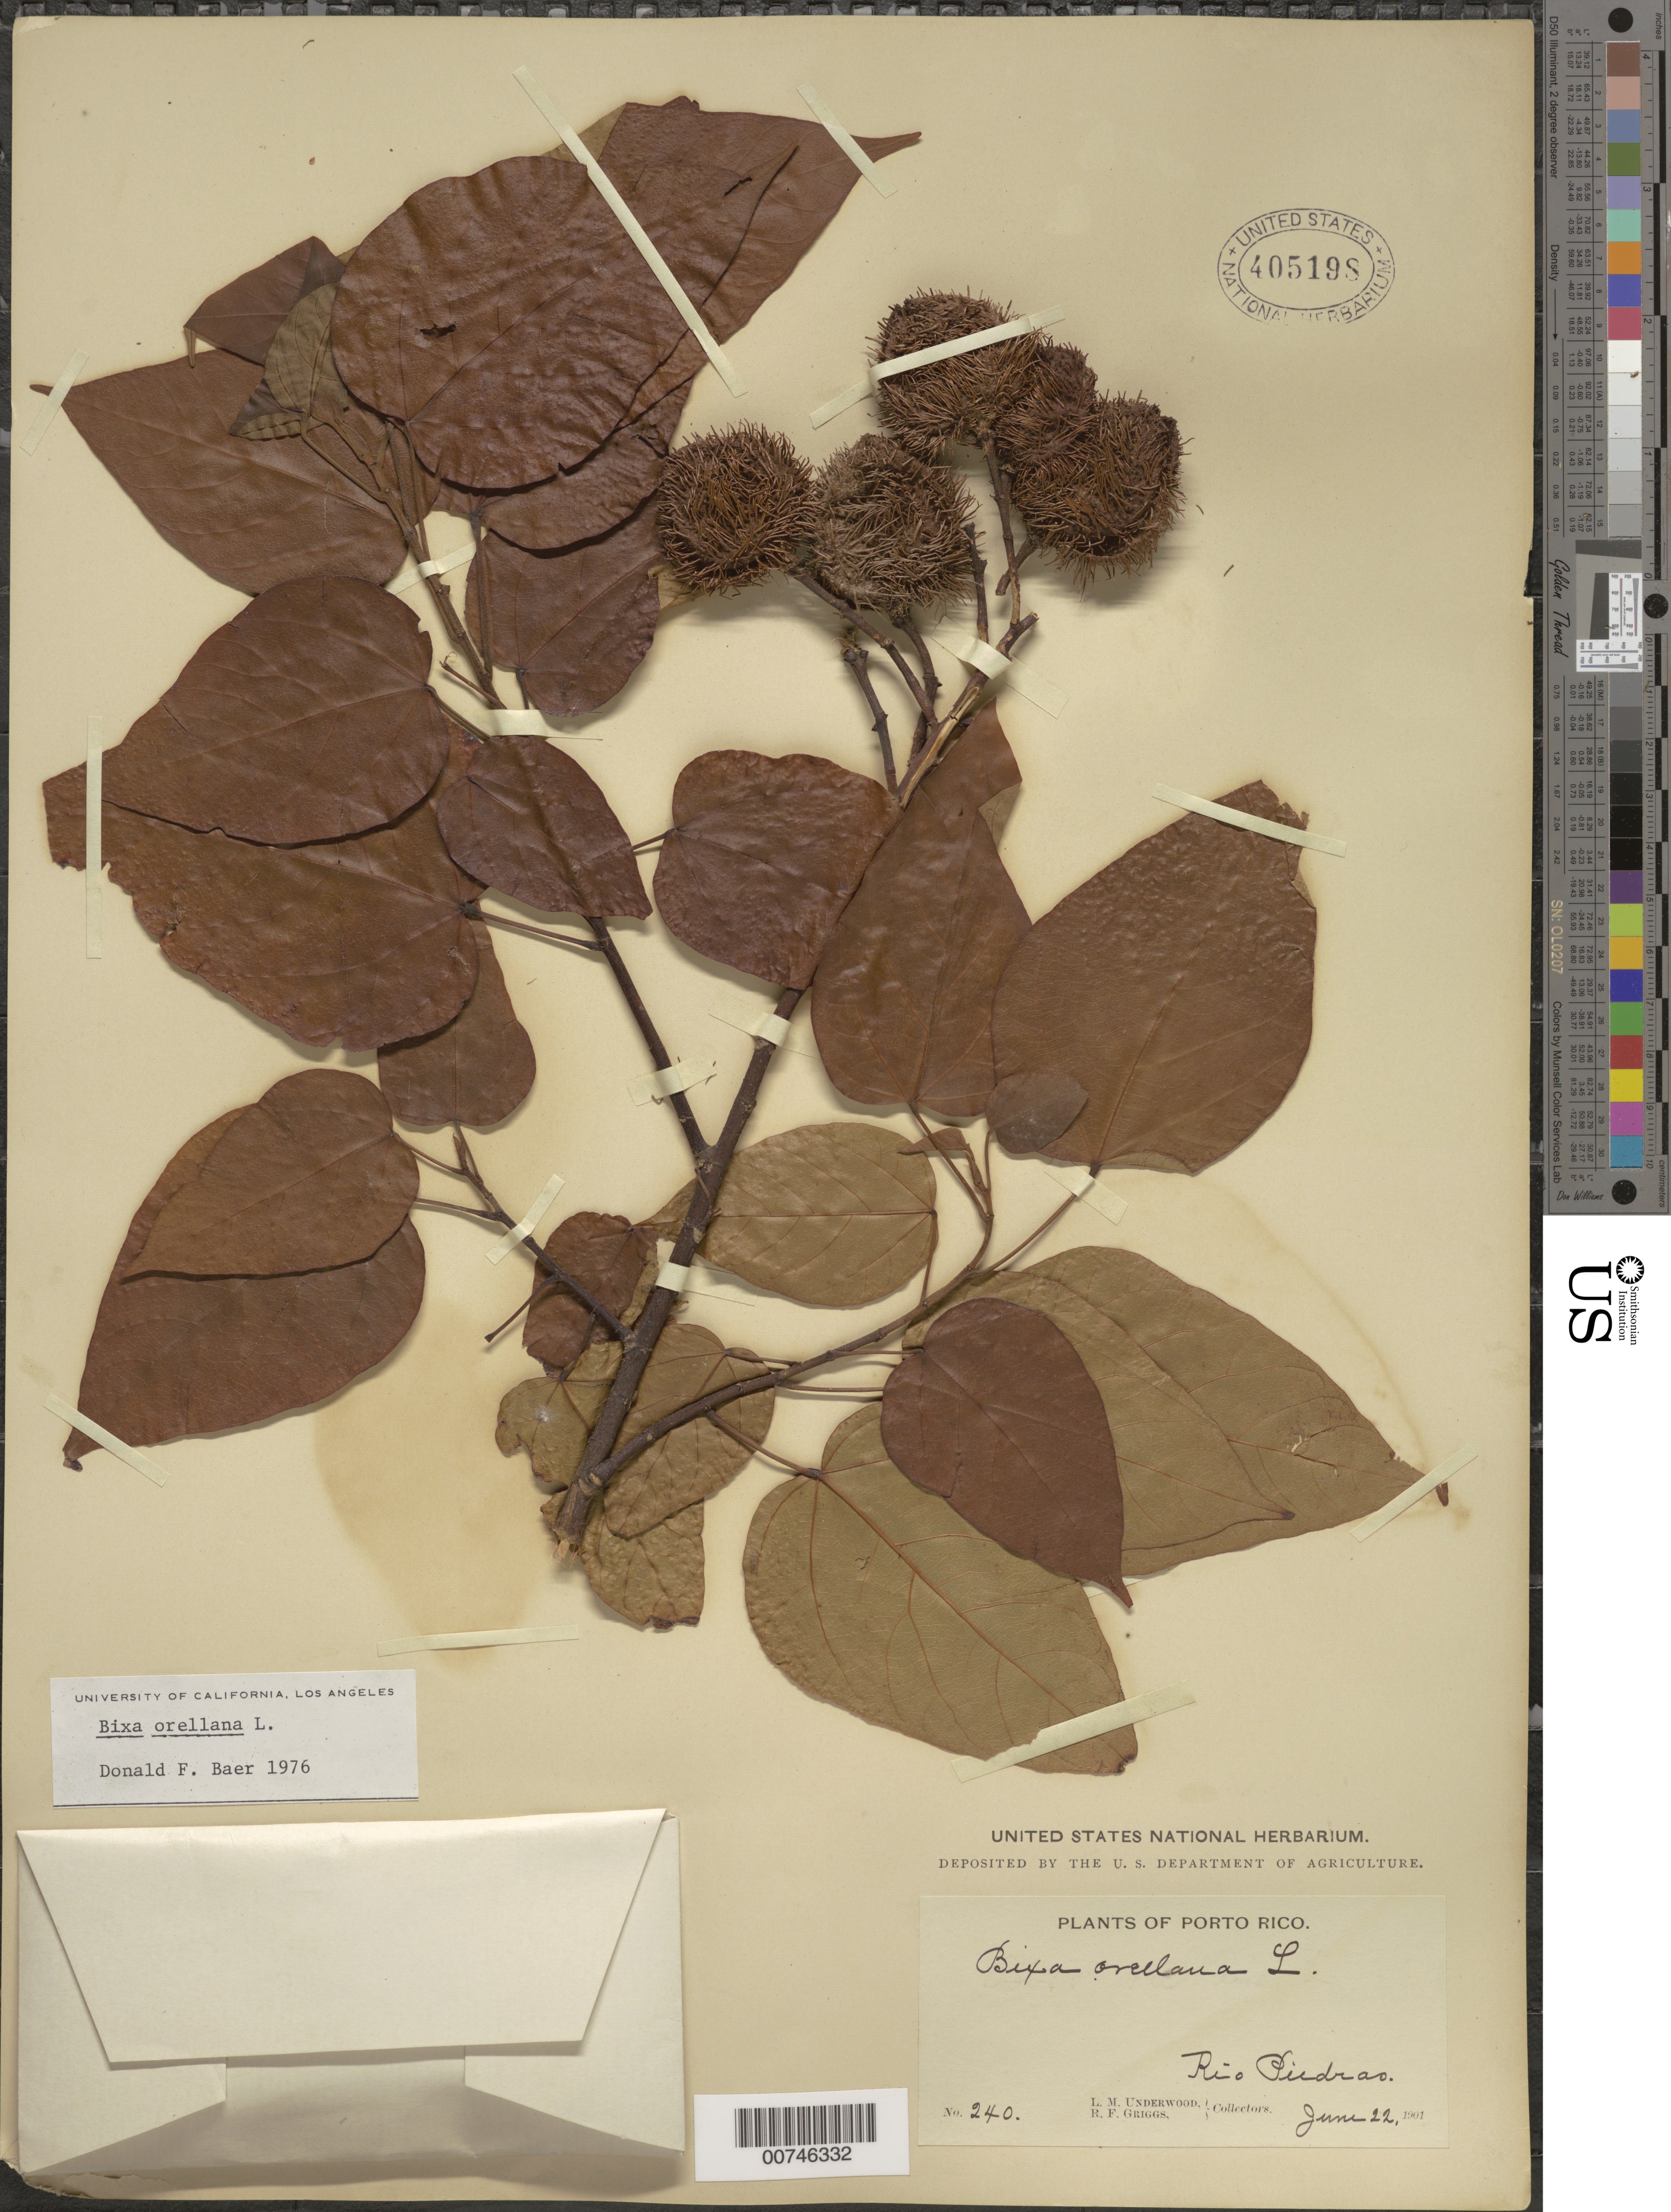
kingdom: Plantae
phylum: Tracheophyta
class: Magnoliopsida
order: Malvales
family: Bixaceae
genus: Bixa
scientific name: Bixa orellana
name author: L.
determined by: Baer, D. F.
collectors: L. M. Underwood & R. F. Griggs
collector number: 240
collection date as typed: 22 Jun 1901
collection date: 1901-06-22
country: Puerto Rico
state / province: San Juan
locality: Rio Piedras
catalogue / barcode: US 405198